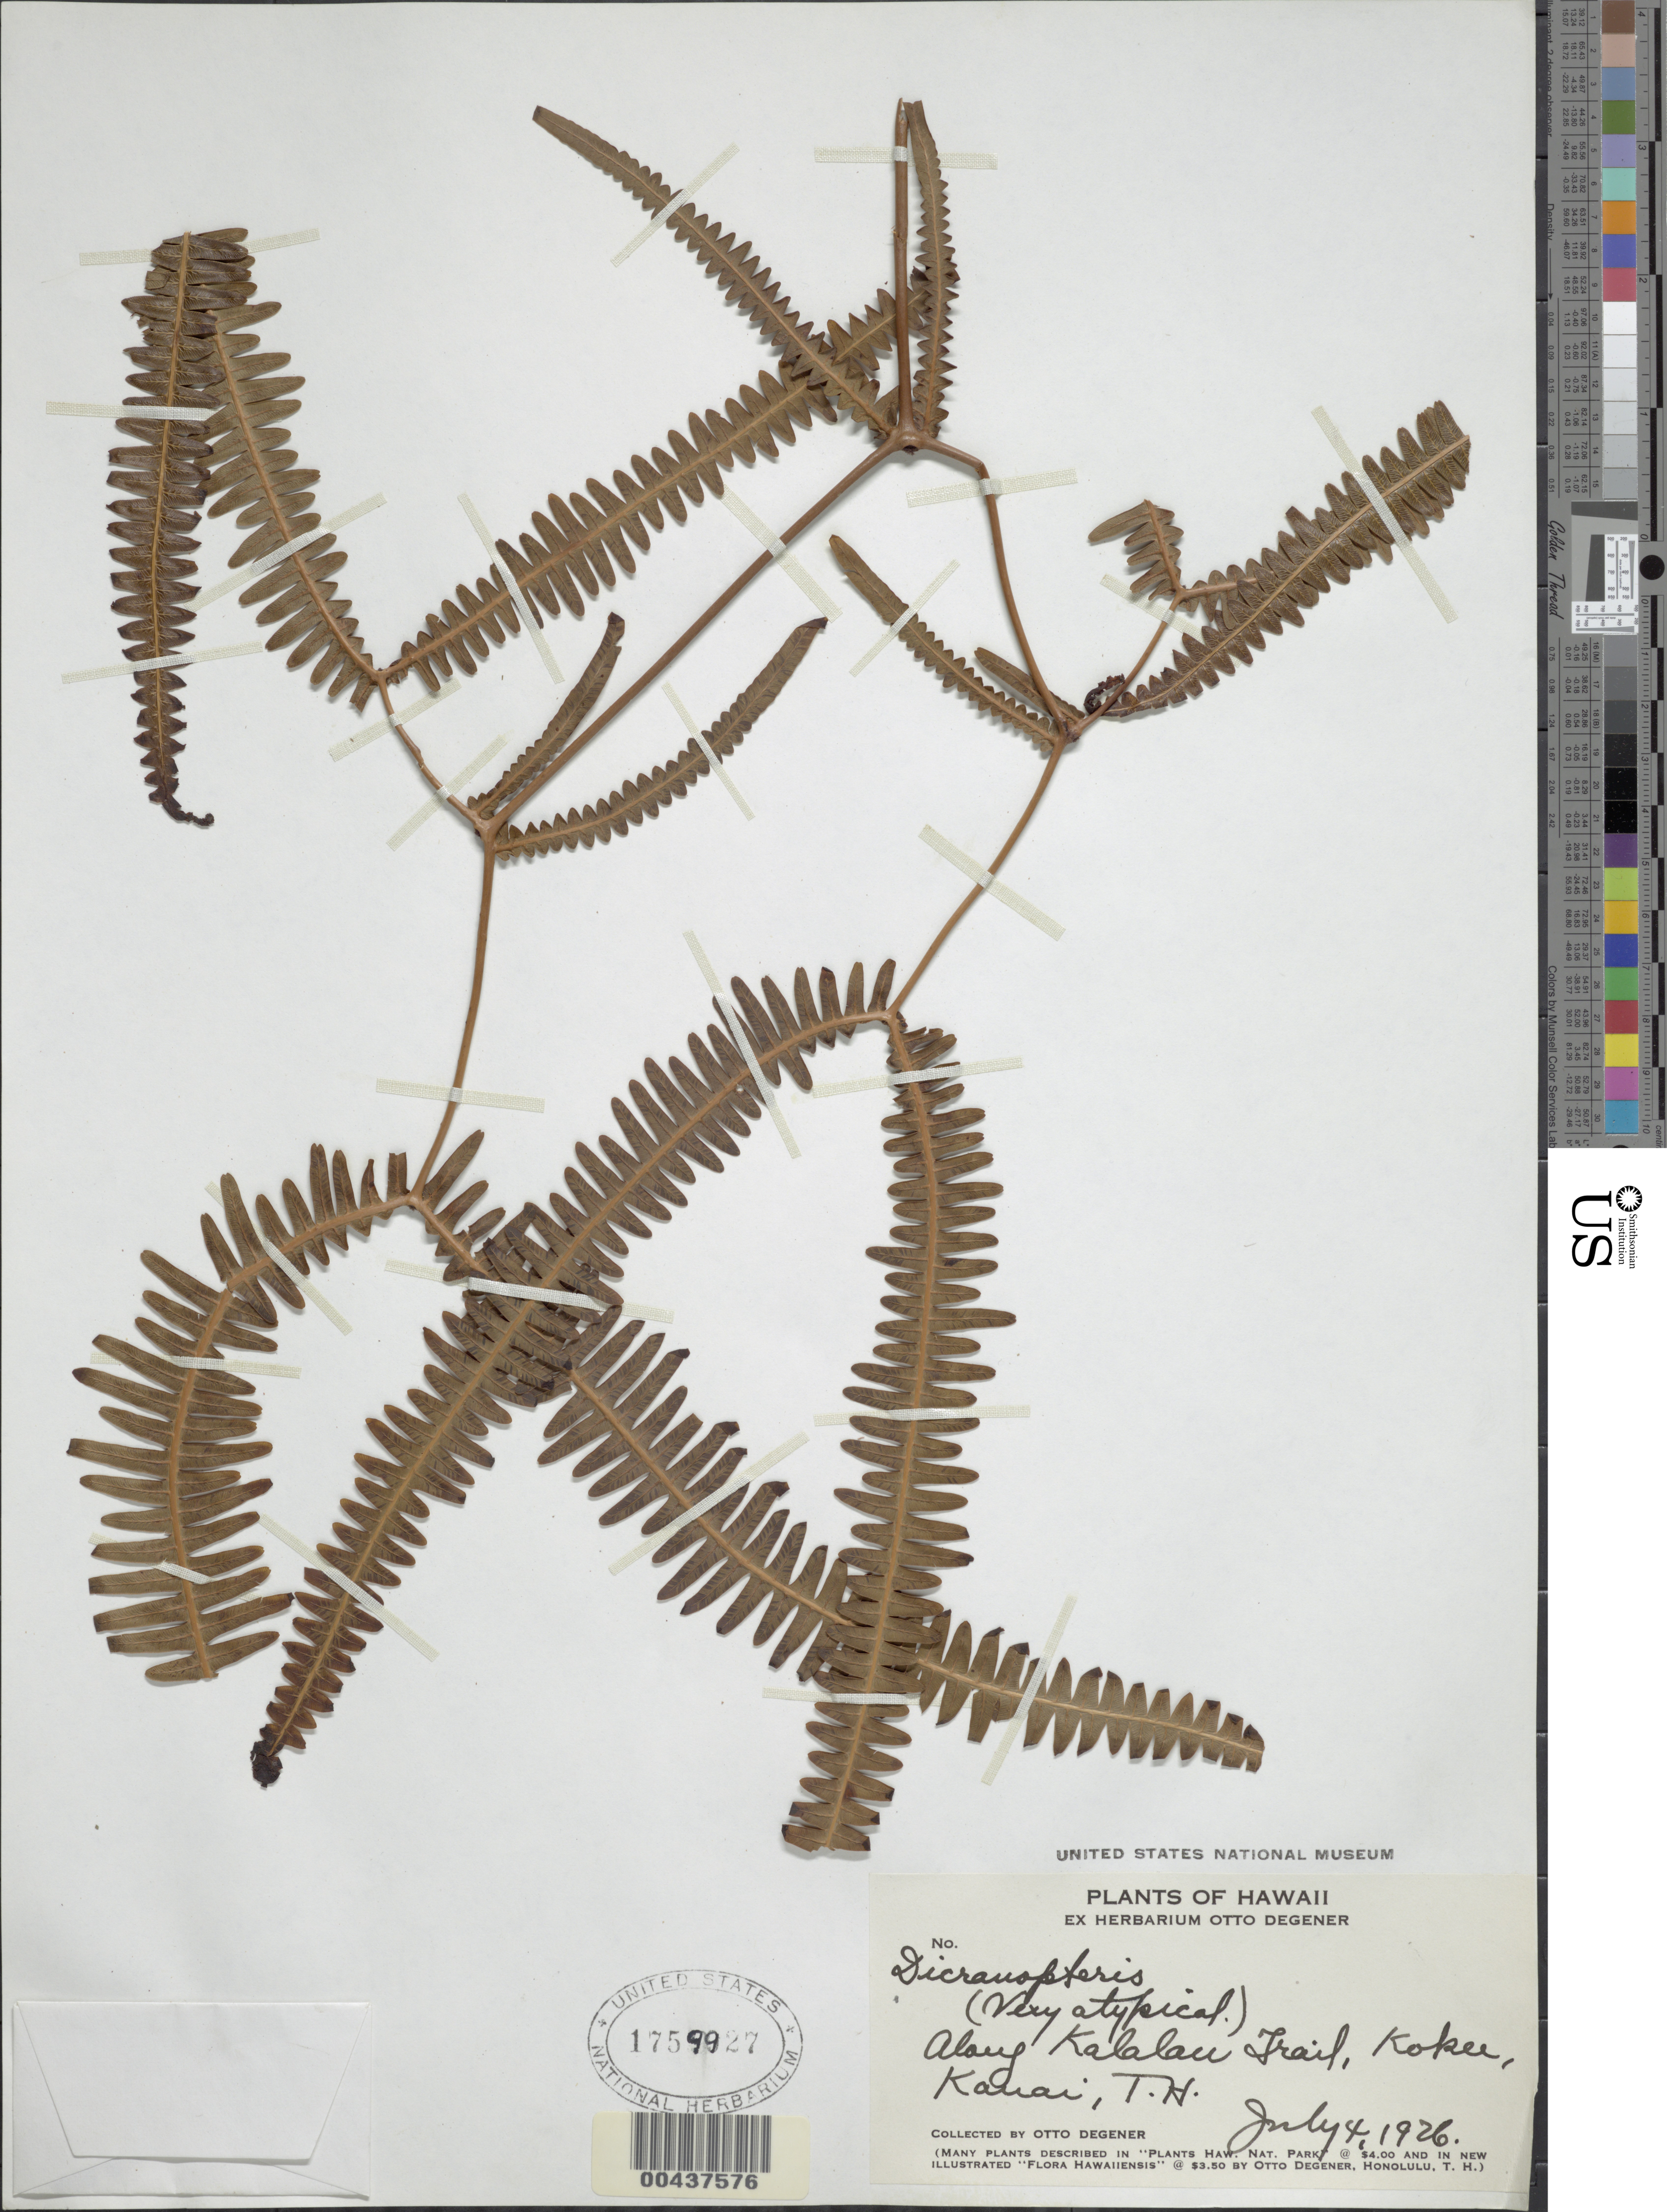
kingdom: Plantae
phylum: Tracheophyta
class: Polypodiopsida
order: Gleicheniales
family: Gleicheniaceae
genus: Dicranopteris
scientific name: Dicranopteris linearis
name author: (Burm. f.) Underw.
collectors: O. Degener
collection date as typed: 4 Jul 1926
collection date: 1926-07-04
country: United States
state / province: Hawaii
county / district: Kauai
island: Kaua'i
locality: along Kalalau Trail, Kokee, Kauai, T.H.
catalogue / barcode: US 1759927